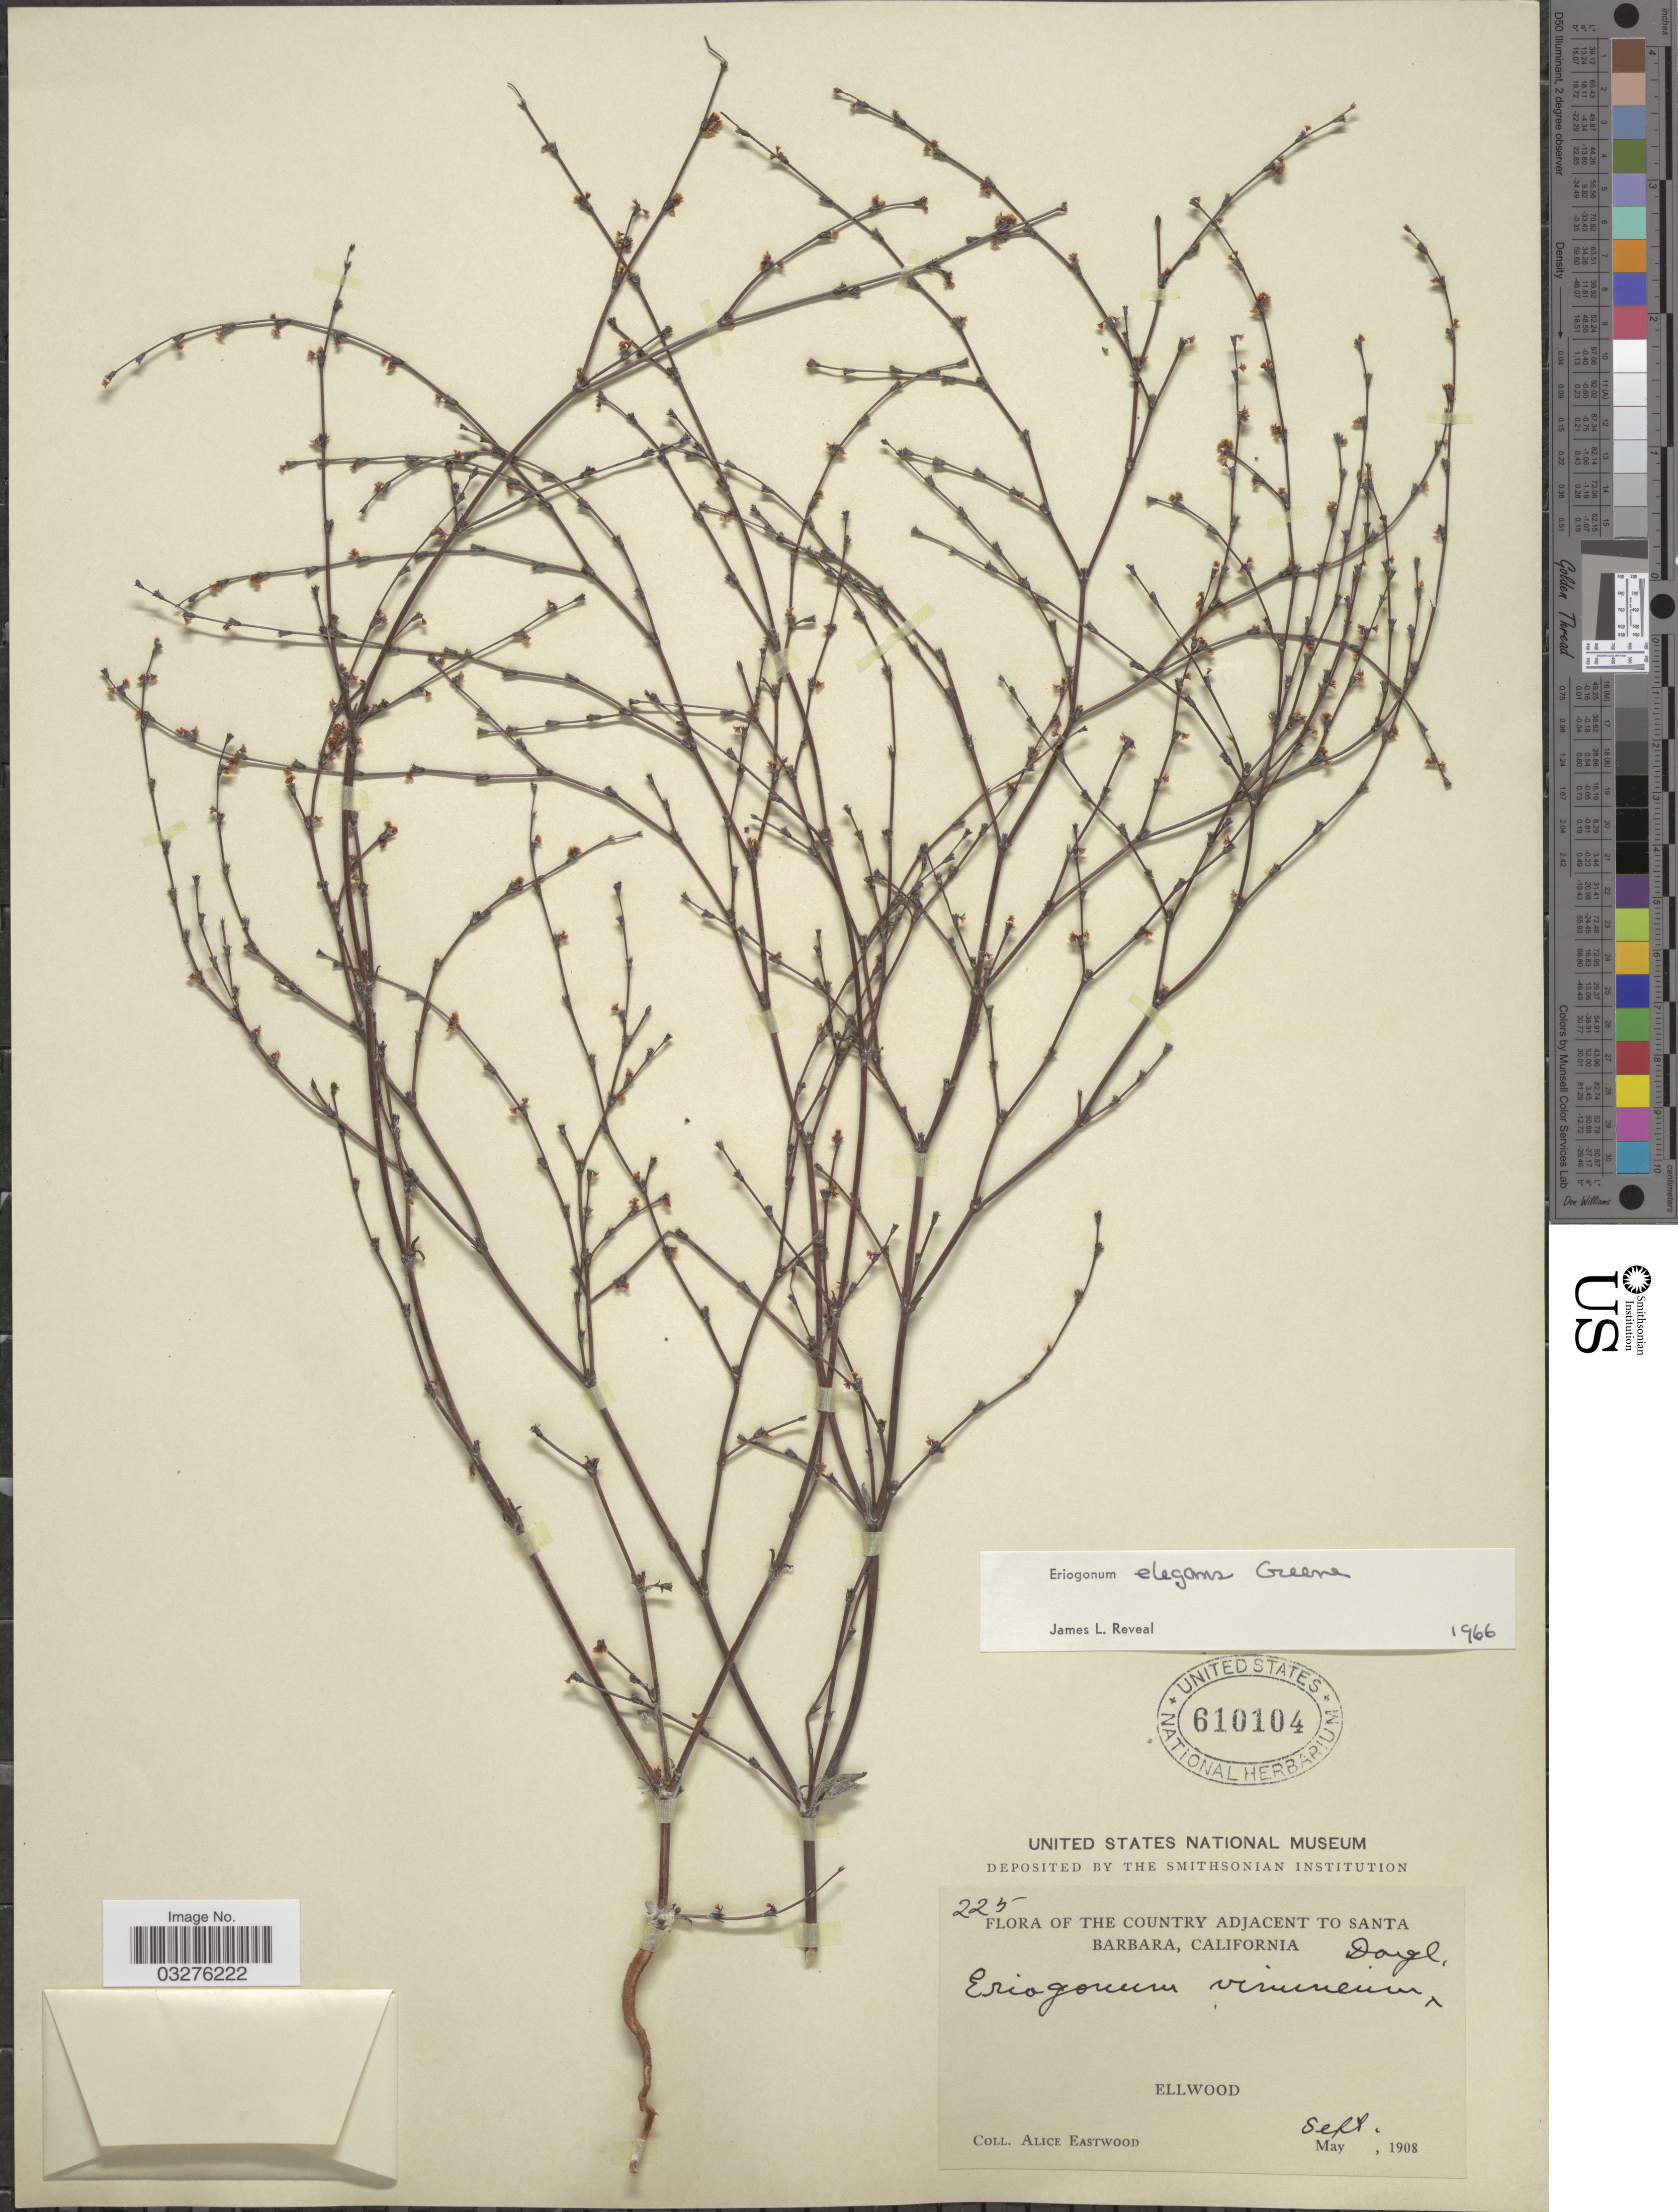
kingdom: Plantae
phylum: Tracheophyta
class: Magnoliopsida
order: Caryophyllales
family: Polygonaceae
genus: Eriogonum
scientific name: Eriogonum elegans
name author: Greene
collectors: A. Eastwood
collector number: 225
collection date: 1908-05/1908-09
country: United States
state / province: California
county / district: Santa Barbara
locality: The Country Adjacent to Santa Barbara, Ellwood.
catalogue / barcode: US 610104